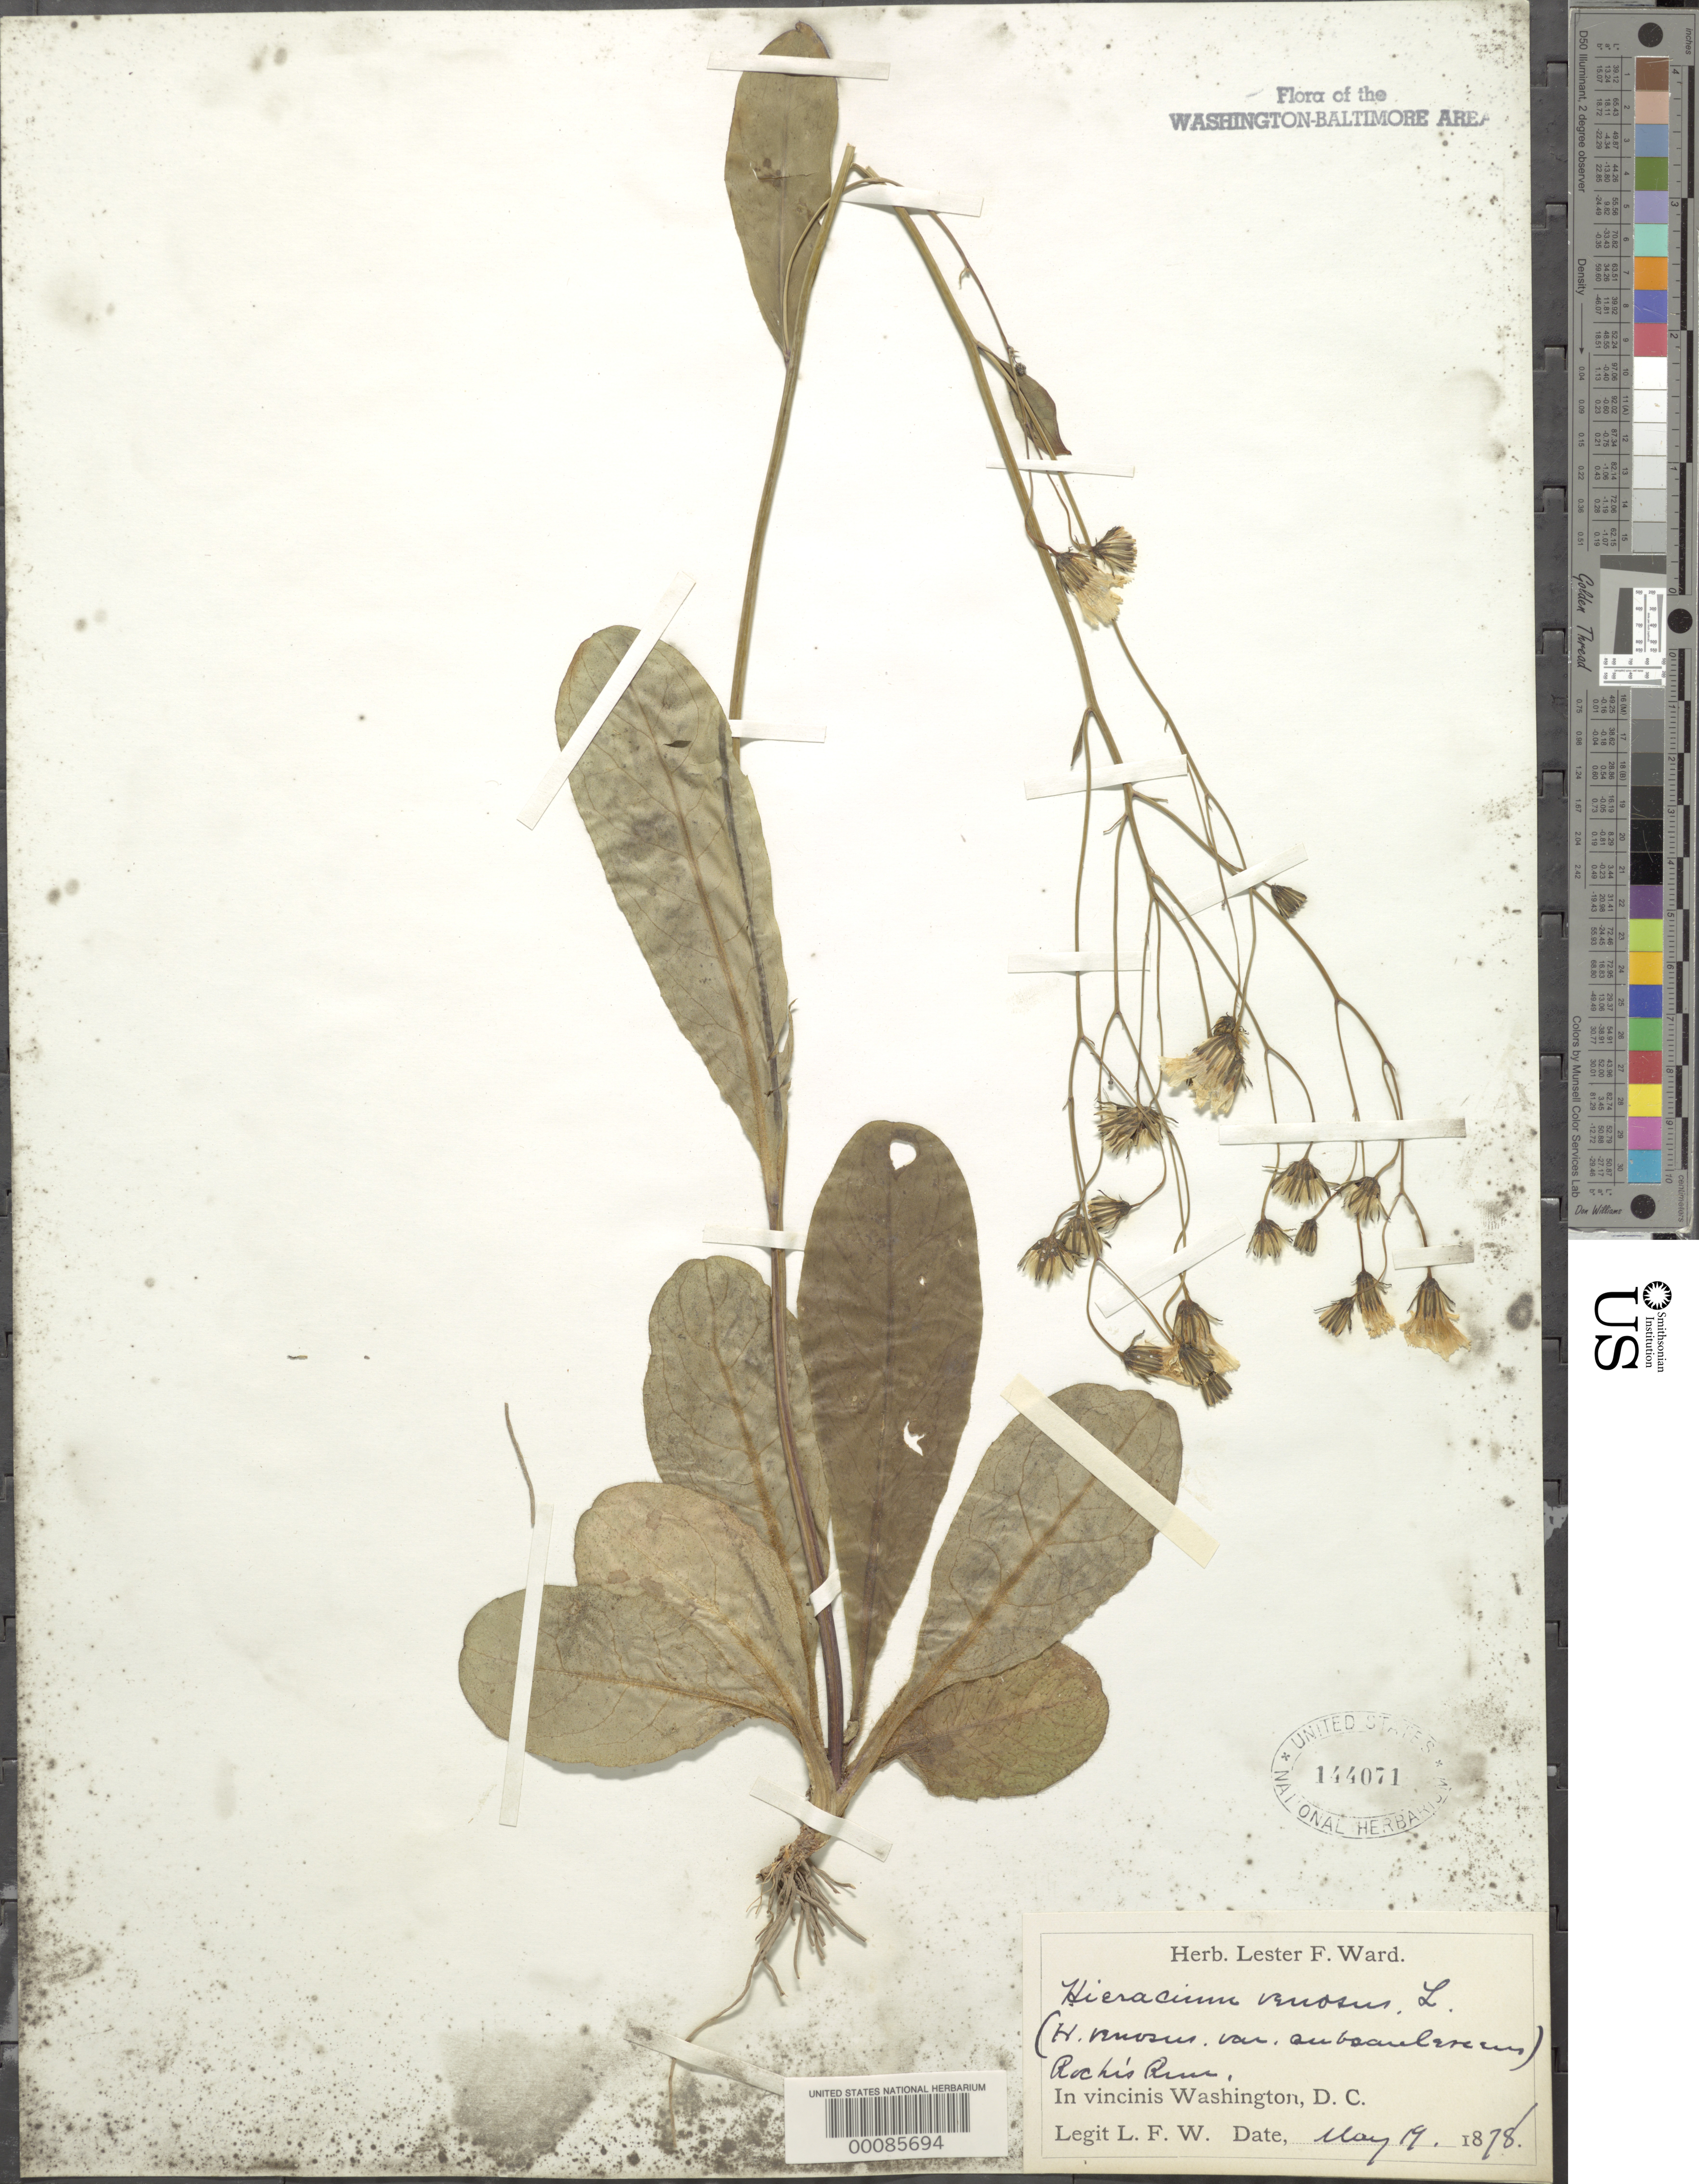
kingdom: Plantae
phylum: Tracheophyta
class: Magnoliopsida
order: Asterales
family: Asteraceae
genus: Hieracium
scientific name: Hieracium venosum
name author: L.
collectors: L. F. Ward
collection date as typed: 19 May 1878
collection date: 1878-05-19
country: United States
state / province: Virginia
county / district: Arlington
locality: Roachs Run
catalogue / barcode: US 144071